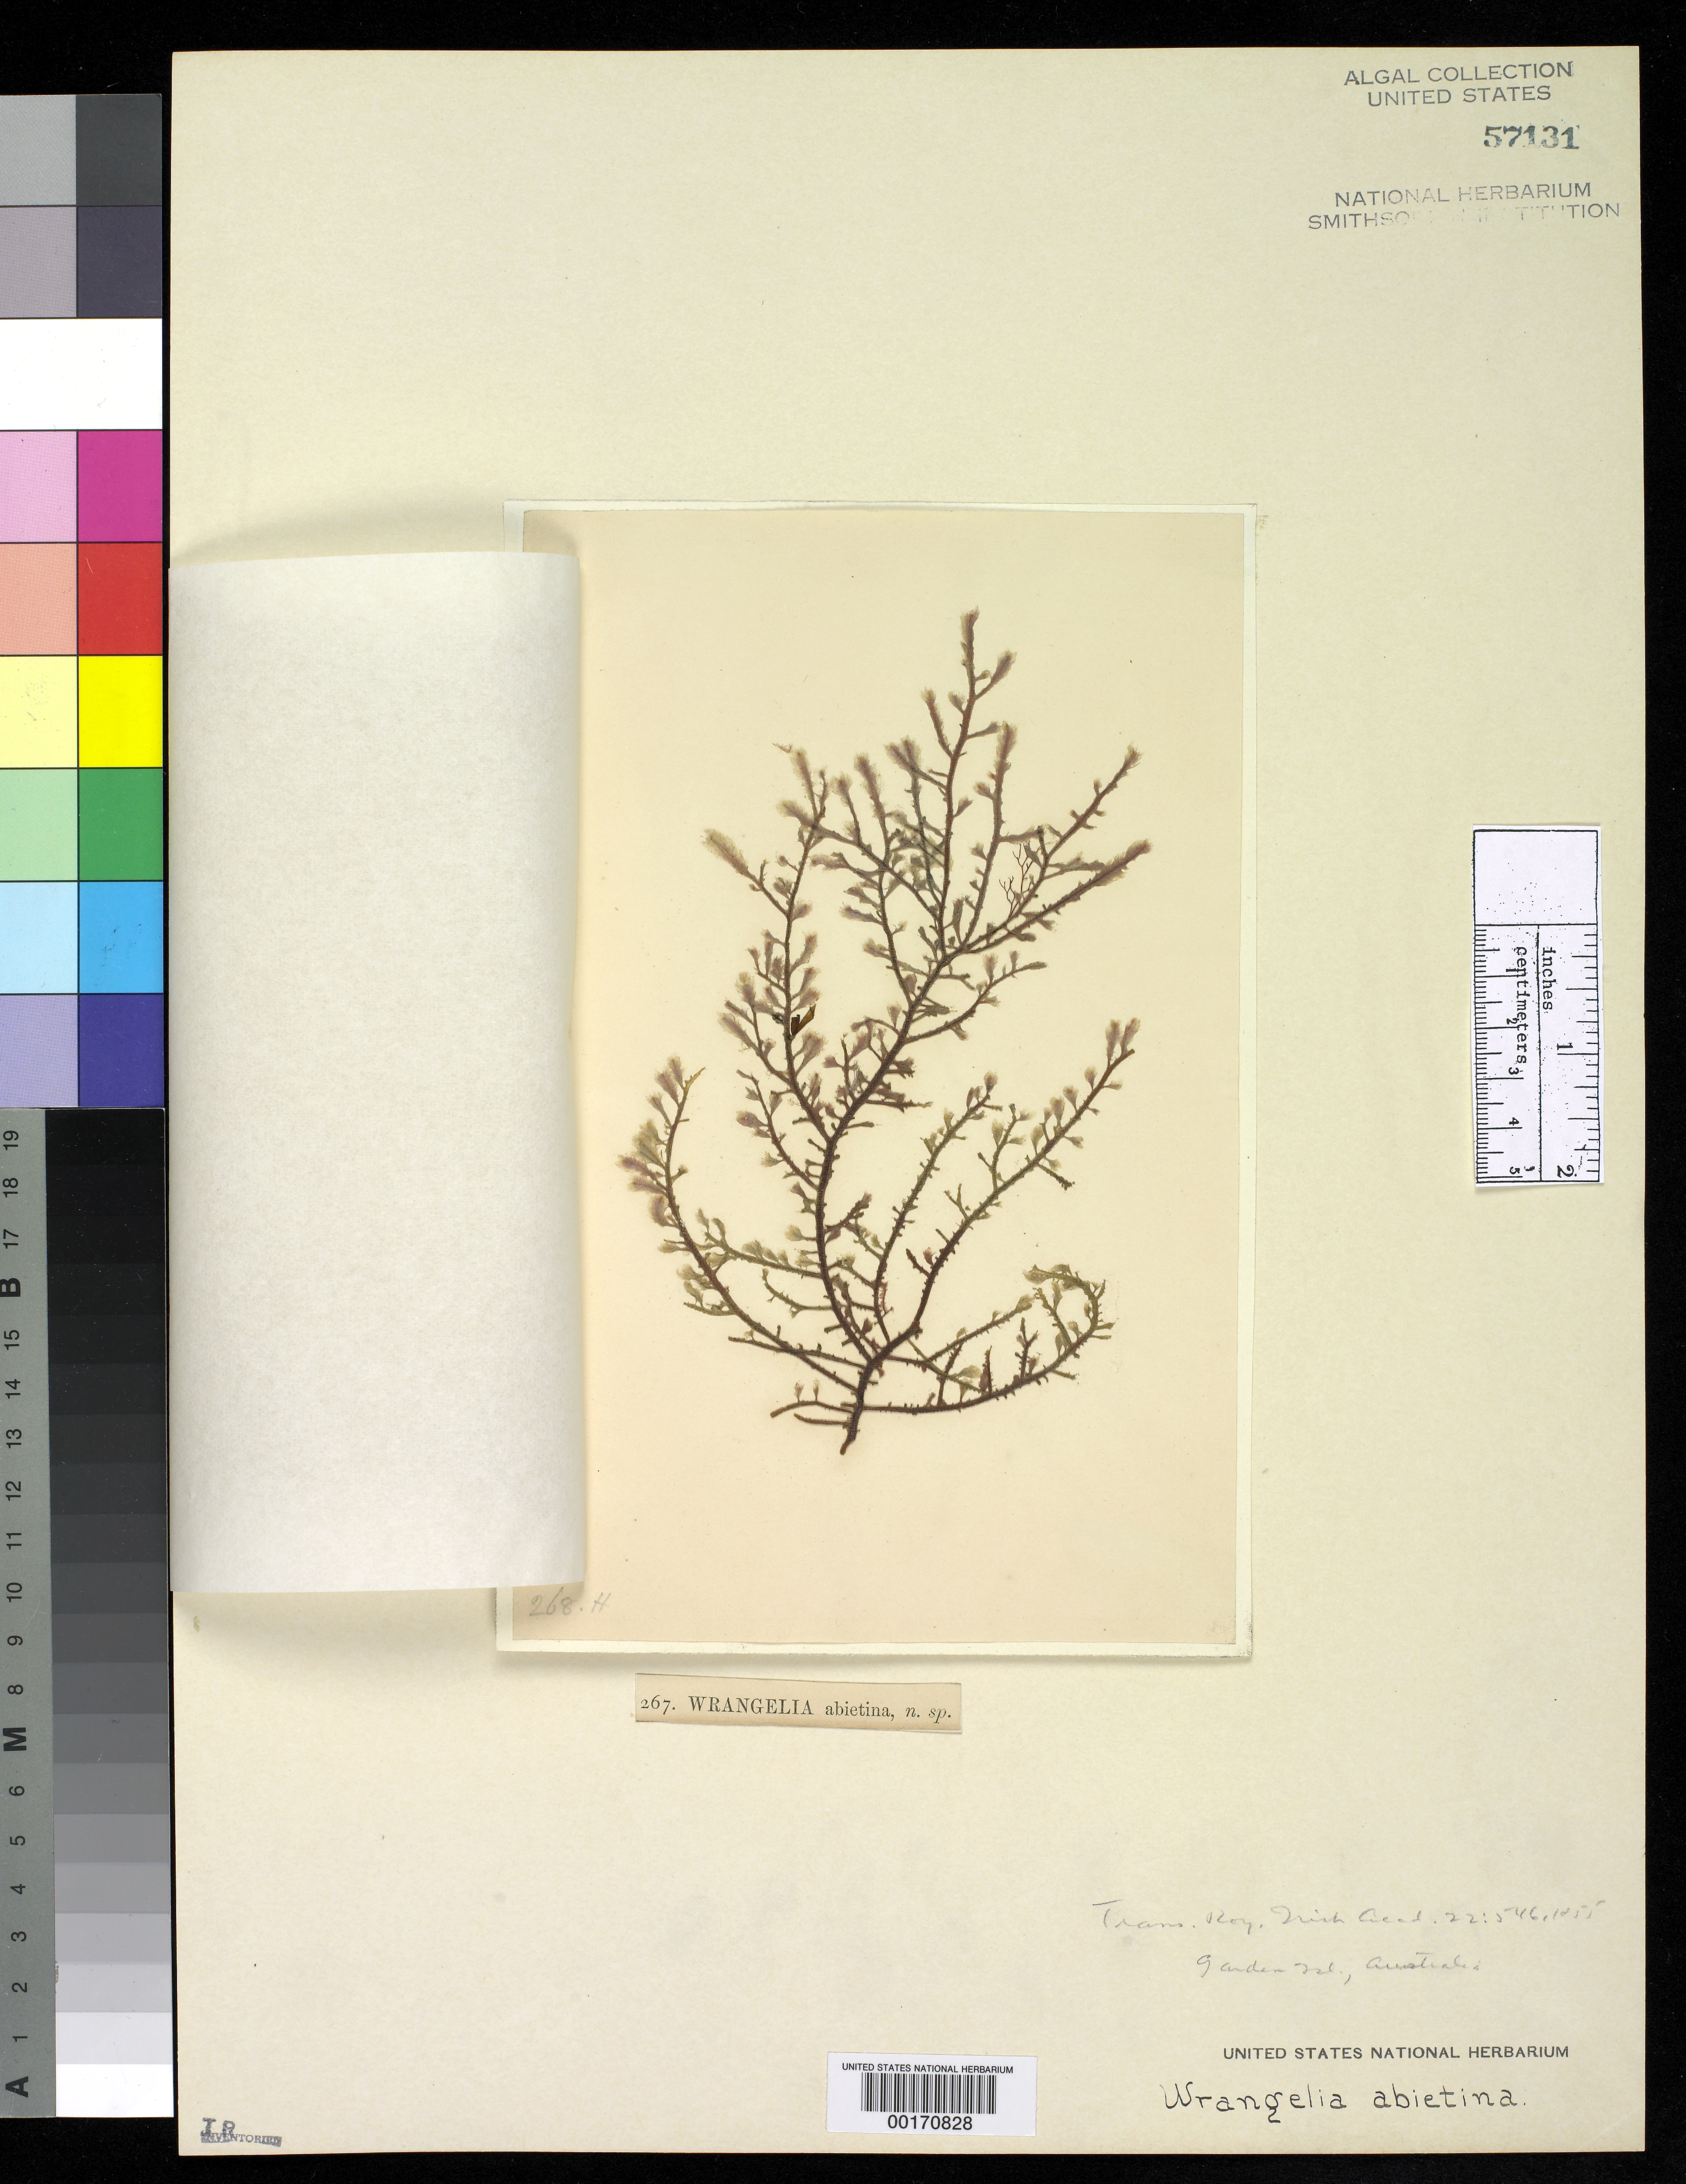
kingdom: Plantae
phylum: Rhodophyta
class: Florideophyceae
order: Ceramiales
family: Wrangeliaceae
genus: Wrangelia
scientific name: Wrangelia abietina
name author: Harv.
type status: Isotype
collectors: W. Harvey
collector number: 267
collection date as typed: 1854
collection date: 1854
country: Australia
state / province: Western Australia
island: Garden Island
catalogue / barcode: US 57131